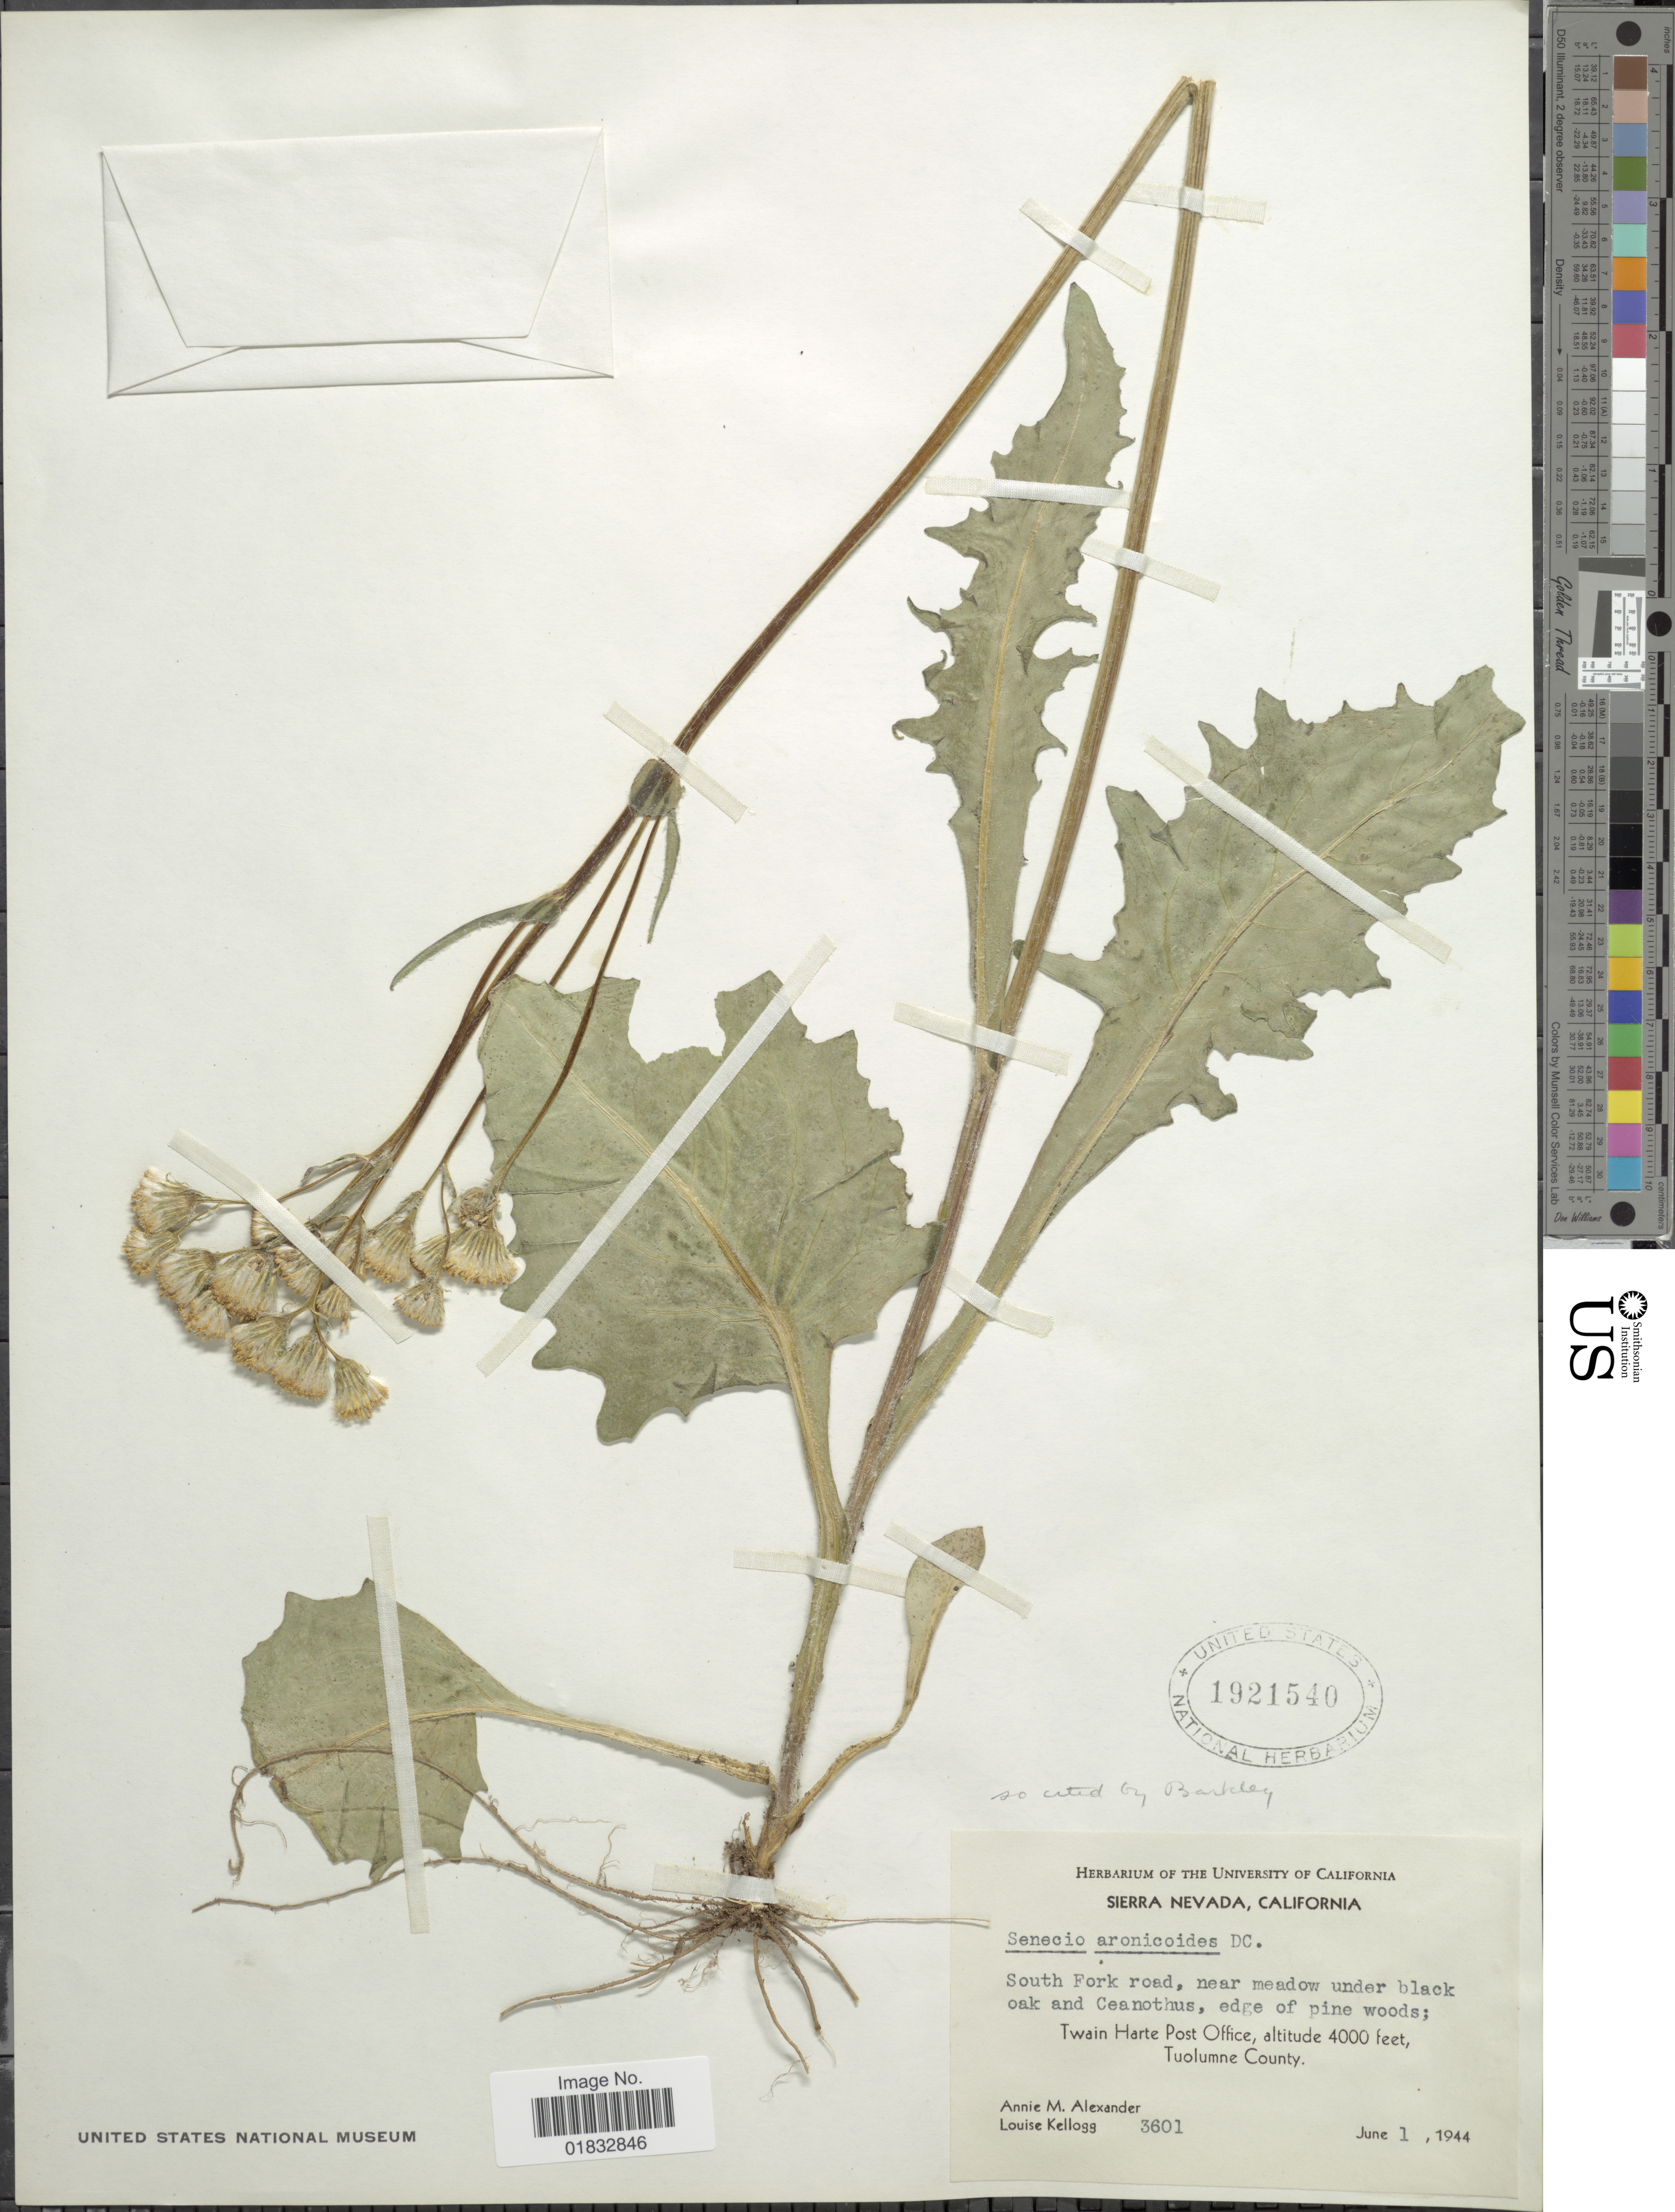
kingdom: Plantae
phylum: Tracheophyta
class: Magnoliopsida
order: Asterales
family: Asteraceae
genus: Senecio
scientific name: Senecio aronicoides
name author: DC.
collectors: A. M. Alexander & L. Kellogg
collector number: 3601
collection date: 1944-06-01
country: United States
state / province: California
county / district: Tuolumne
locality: Sierra Nevada, South Fork road, near meadow under black oak and Ceanithus, edge of pine woods, Twain Harte Post Office, Tuolumne County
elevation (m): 1219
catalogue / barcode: US 1921540